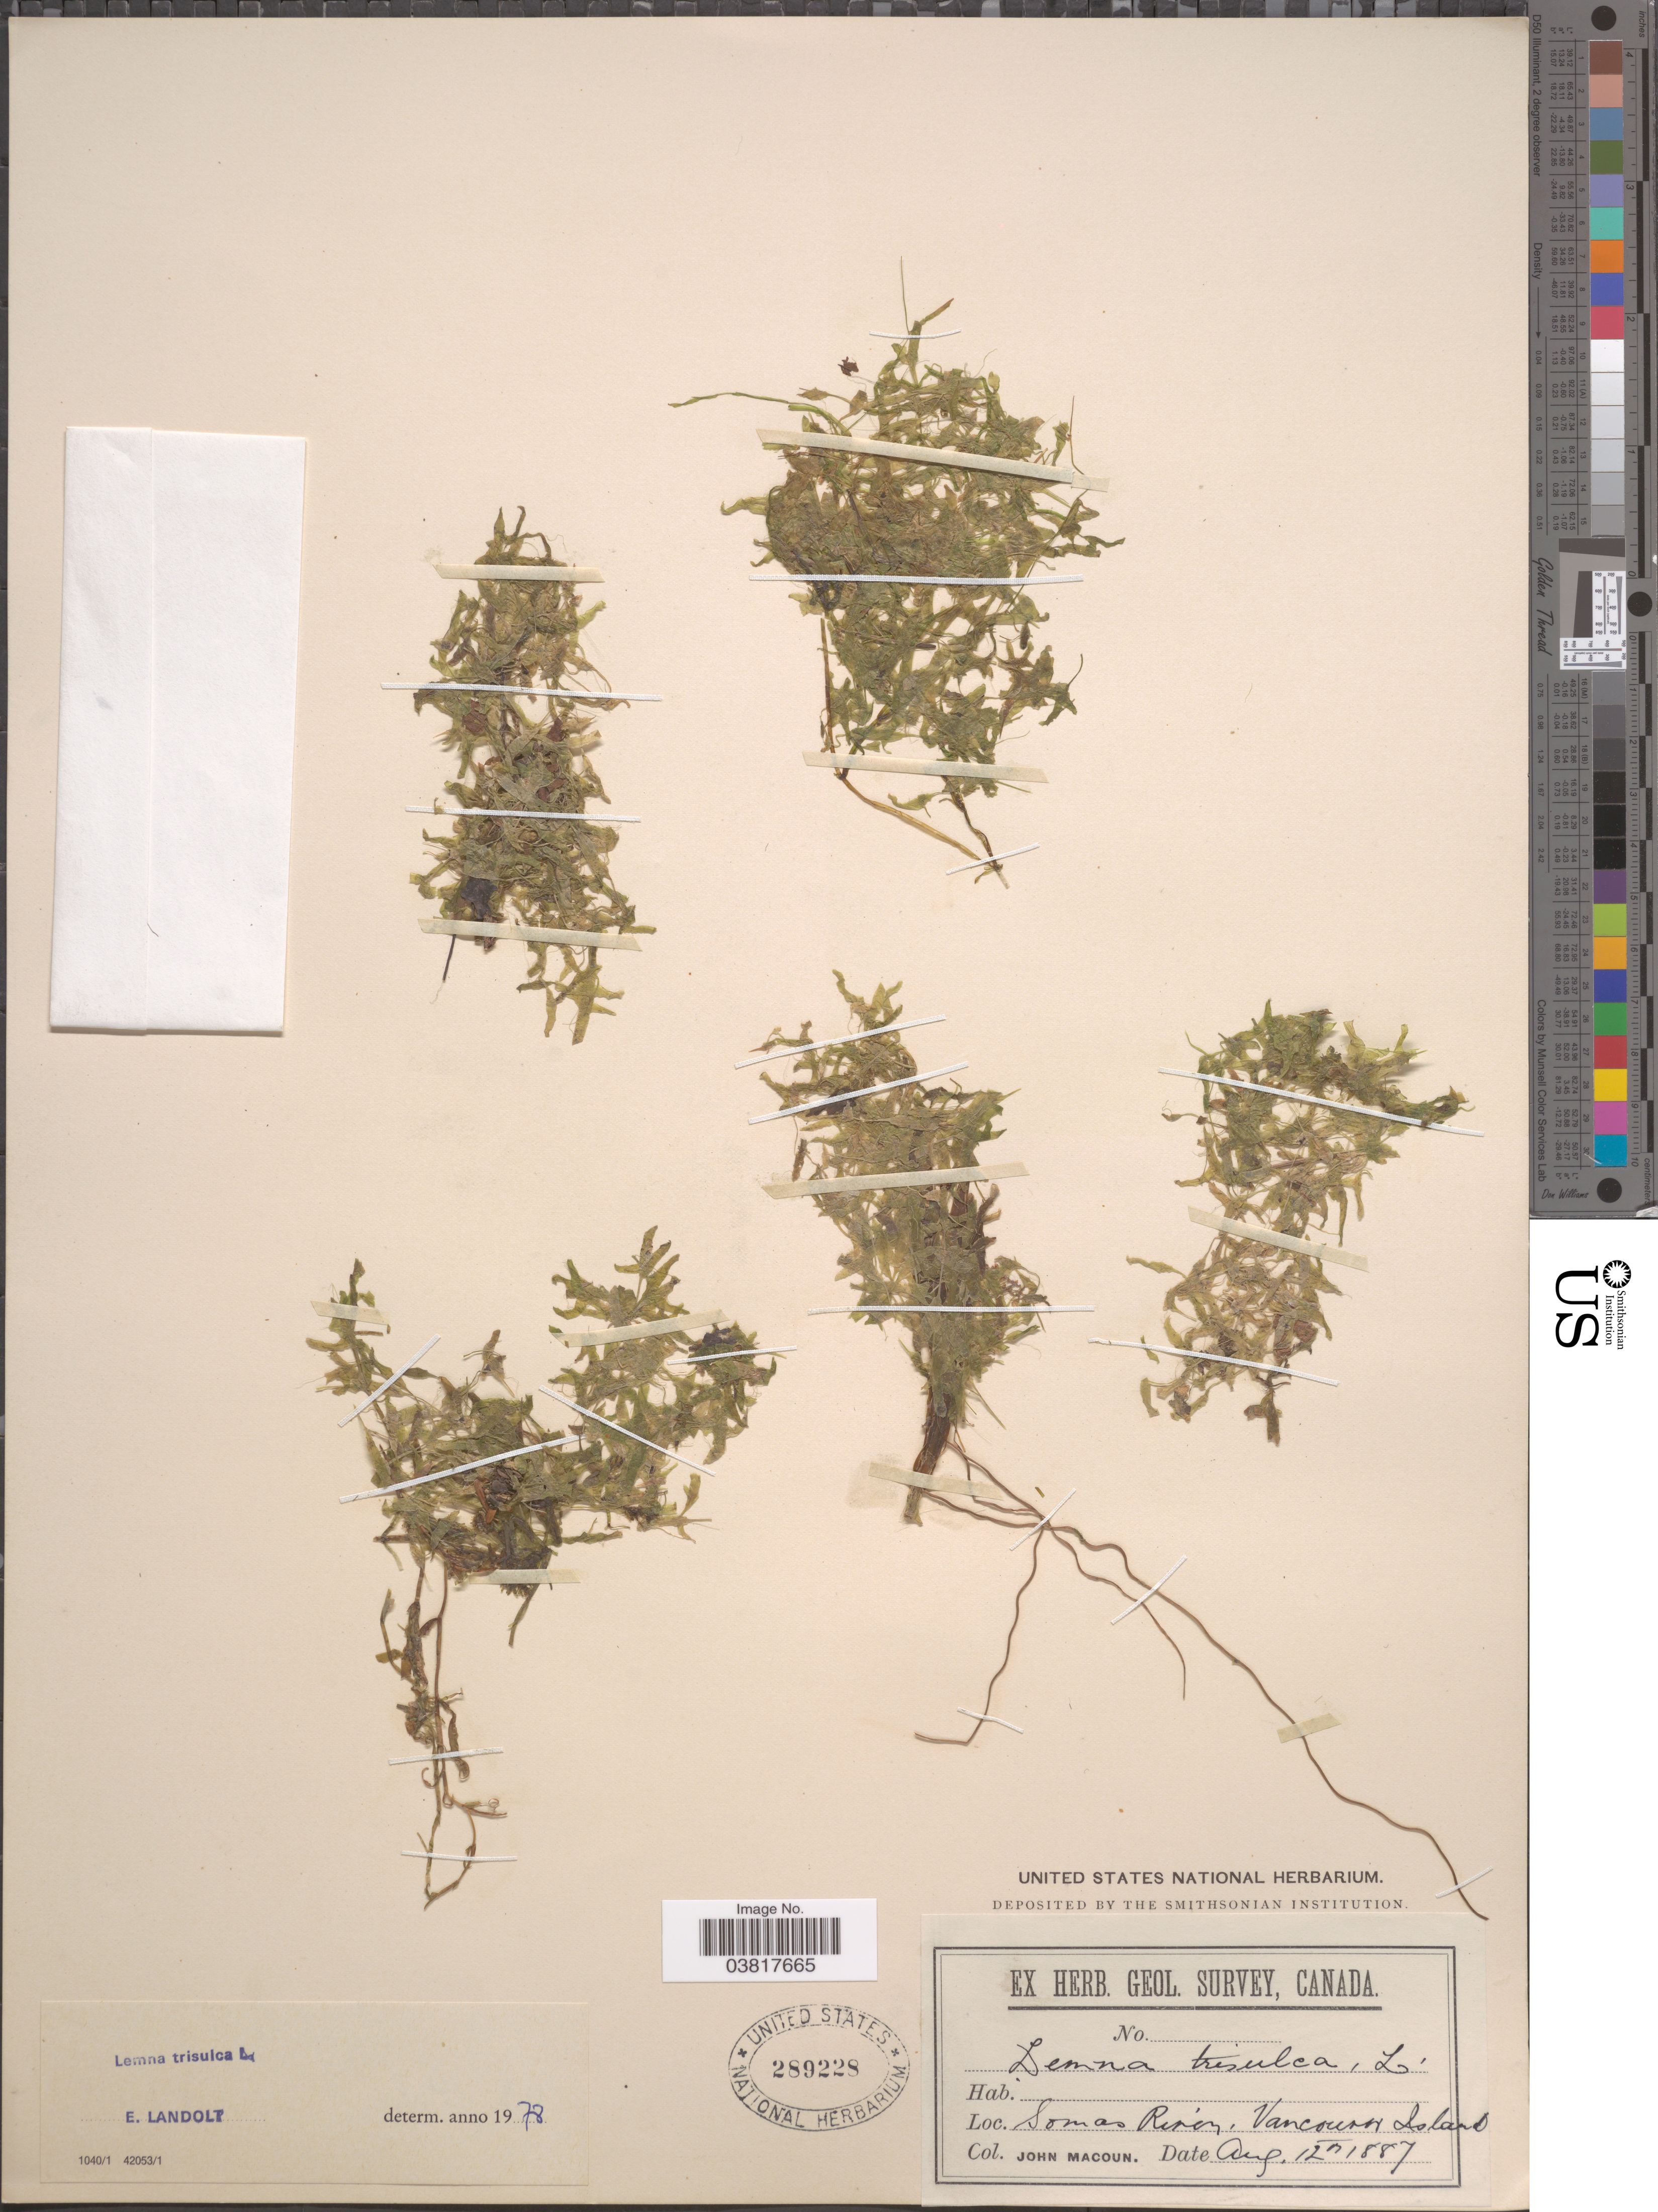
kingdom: Plantae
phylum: Tracheophyta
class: Liliopsida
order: Alismatales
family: Araceae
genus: Lemna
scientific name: Lemna trisulca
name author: L.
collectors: J. Macoun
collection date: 1887-08-12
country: Canada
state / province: British Columbia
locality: Somas River, Vancouver Island.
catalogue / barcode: US 289228